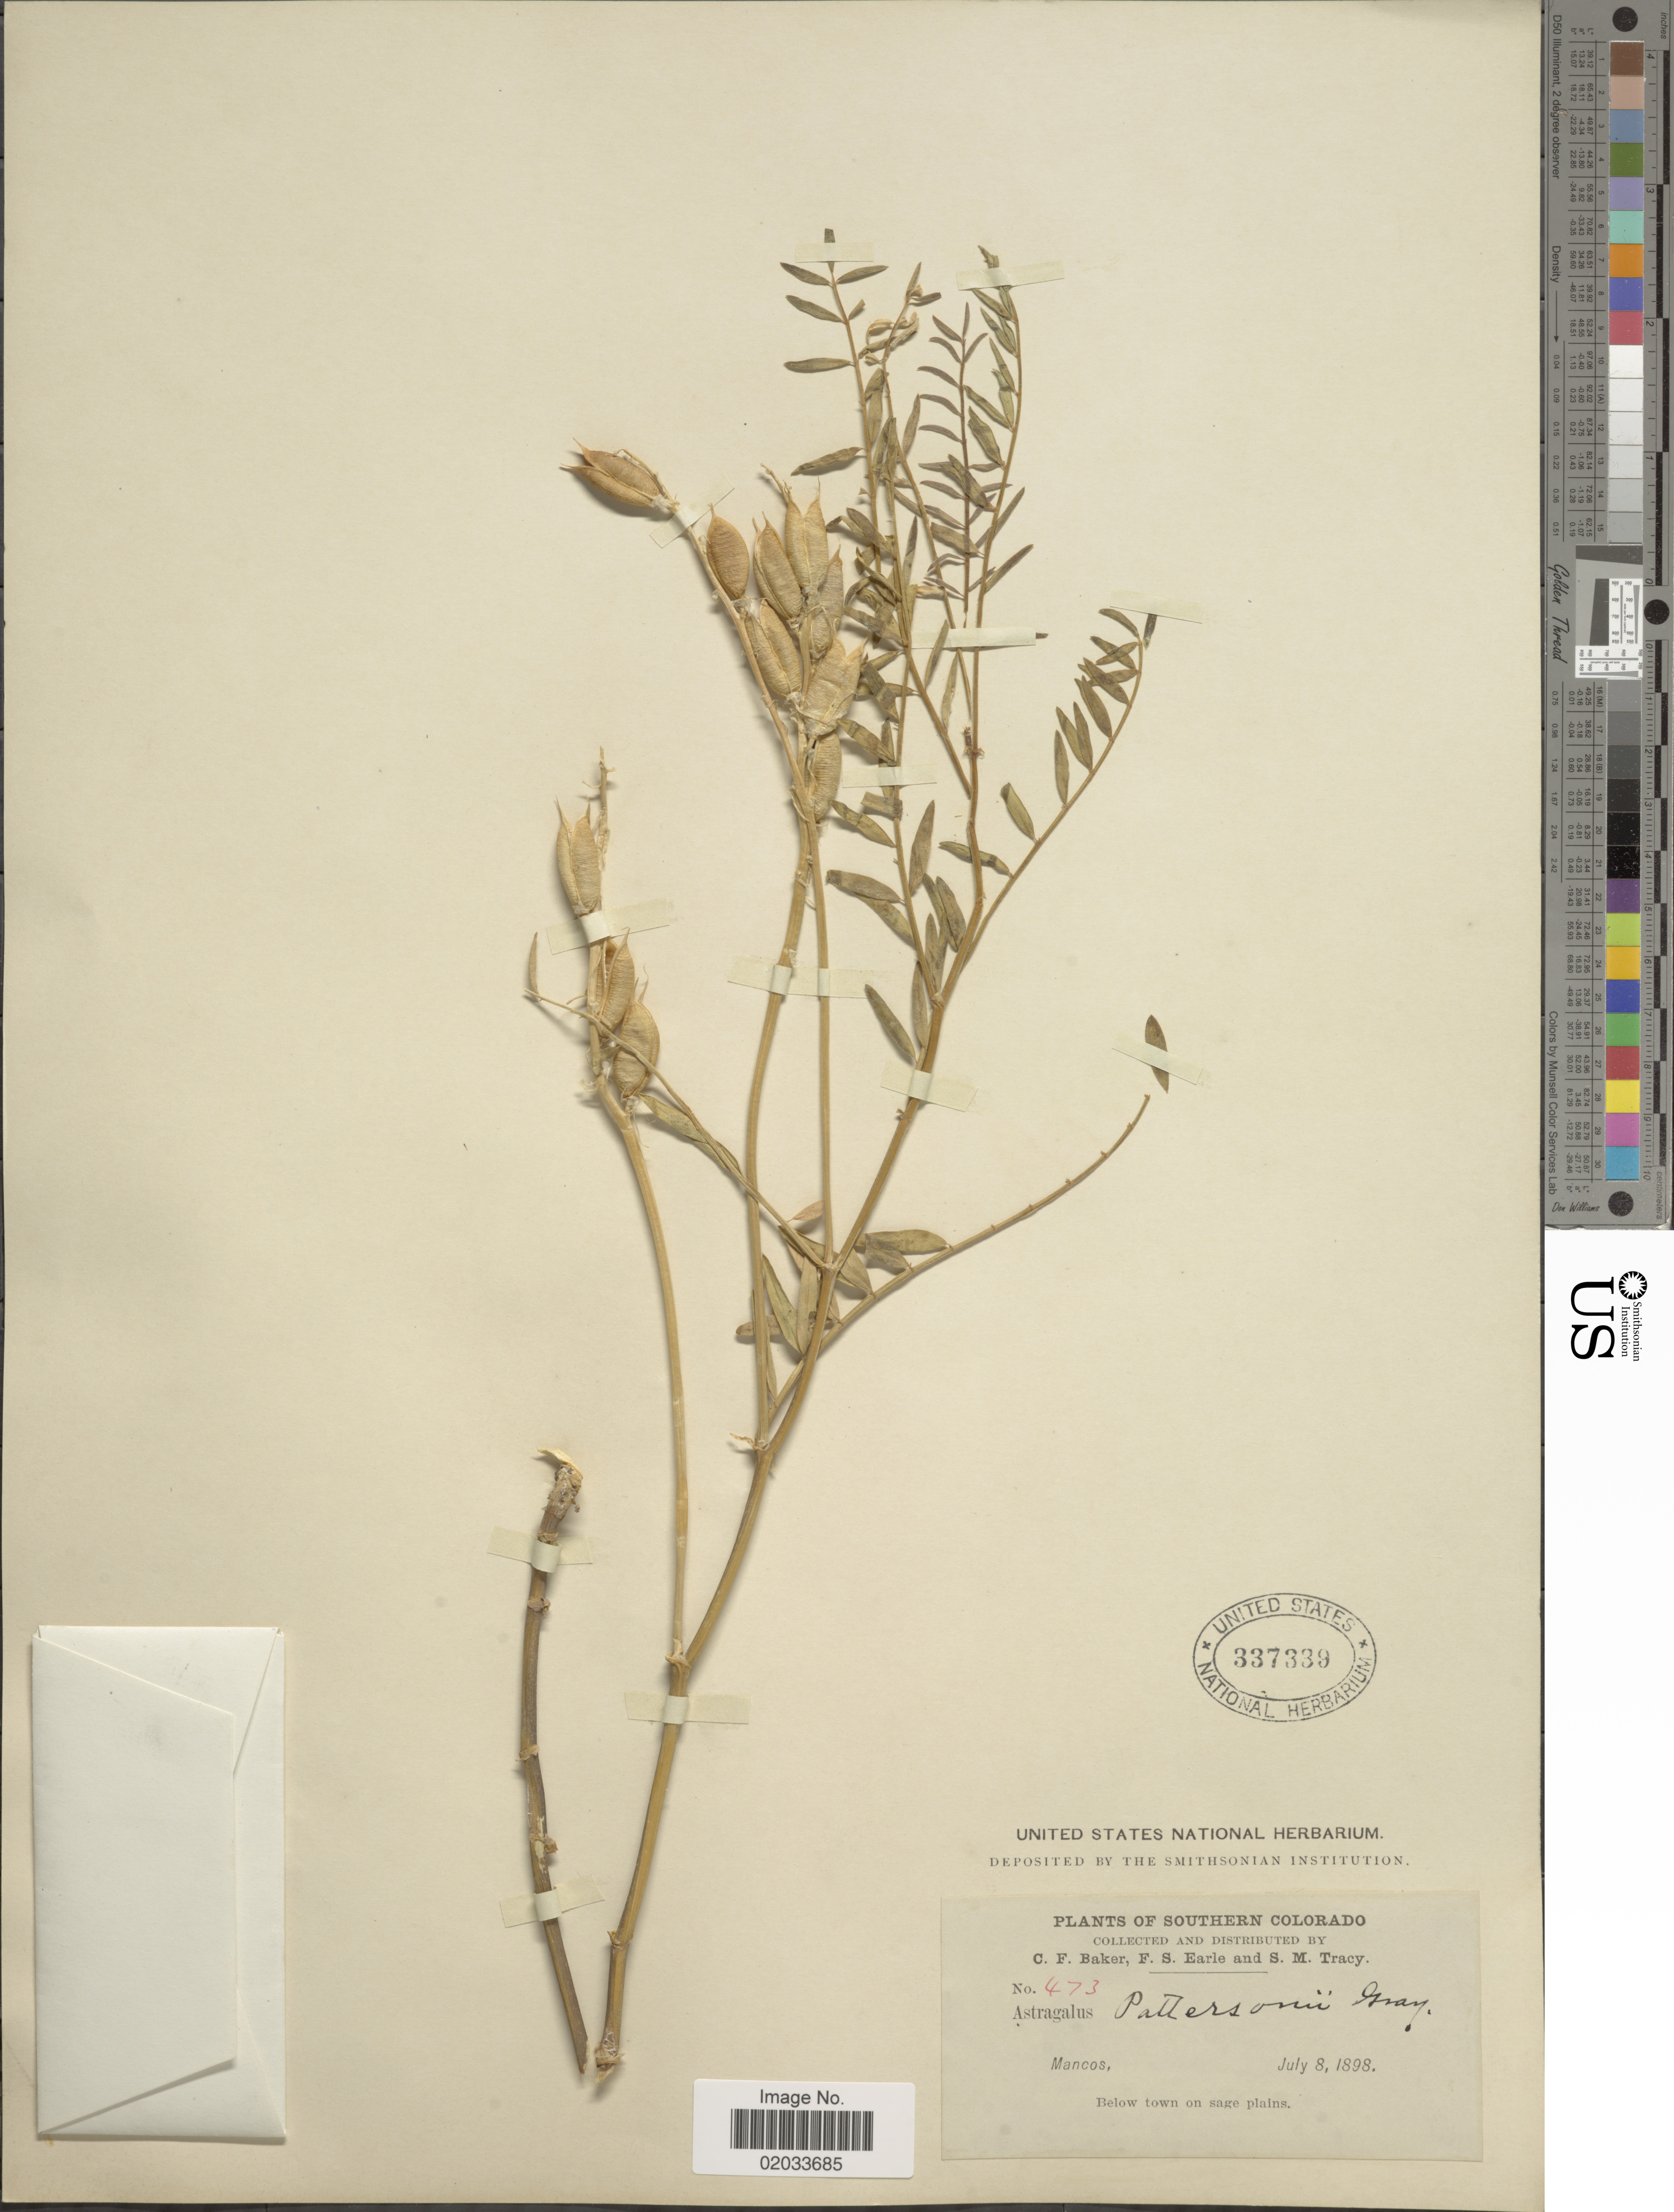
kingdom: Plantae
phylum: Tracheophyta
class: Magnoliopsida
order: Fabales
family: Fabaceae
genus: Astragalus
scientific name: Astragalus pattersonii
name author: (A. Gray) A. Gray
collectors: C. F. Baker, F. S. Earle & S. M. Tracy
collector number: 473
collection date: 1898-07-08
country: United States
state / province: Colorado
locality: Southern Colorado, Mancos, Below town on sage plains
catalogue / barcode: US 337339